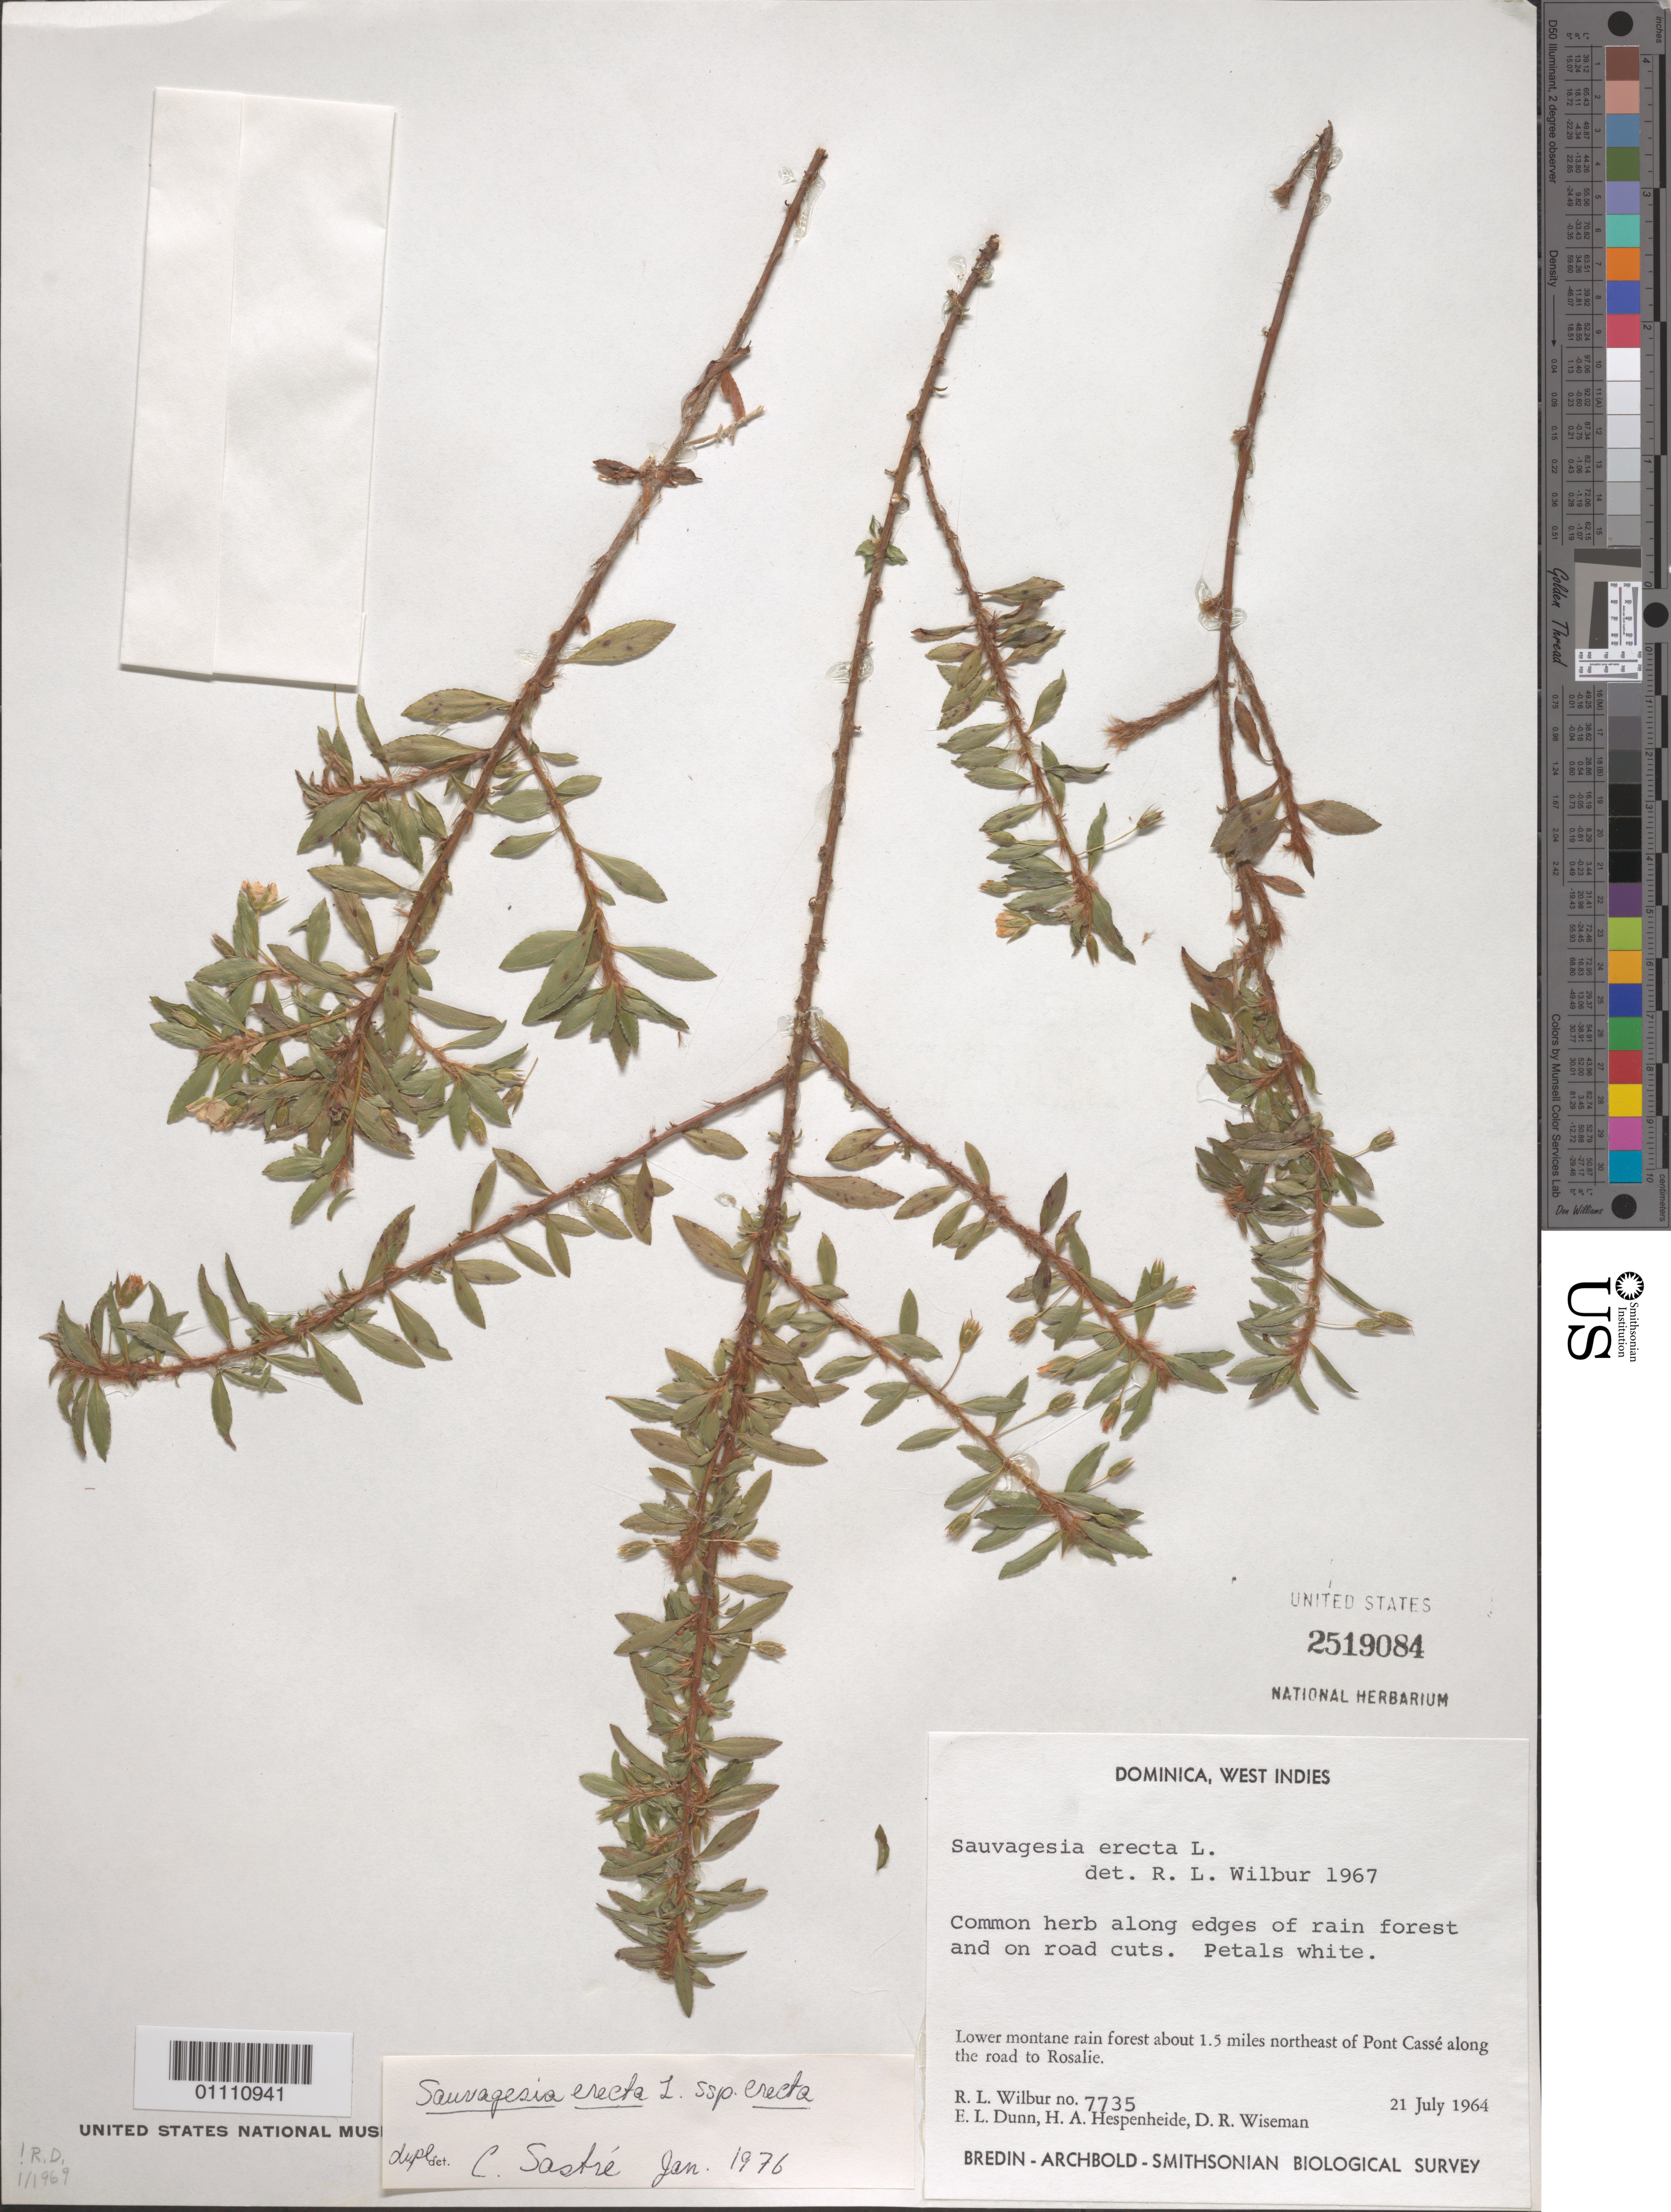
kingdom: Plantae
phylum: Tracheophyta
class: Magnoliopsida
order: Malpighiales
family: Ochnaceae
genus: Sauvagesia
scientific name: Sauvagesia erecta subsp. erecta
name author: L.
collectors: R. L. Wilbur, E. Dunn, H. A. Hespenheide & D. R. Wiseman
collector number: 7735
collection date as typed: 21 Jul 1964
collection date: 1964-07-21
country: Dominica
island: Dominica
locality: lower montane rain forest about 1.5 miles northeast of Pont Casse along the road to Rosalie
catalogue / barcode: US 2519084